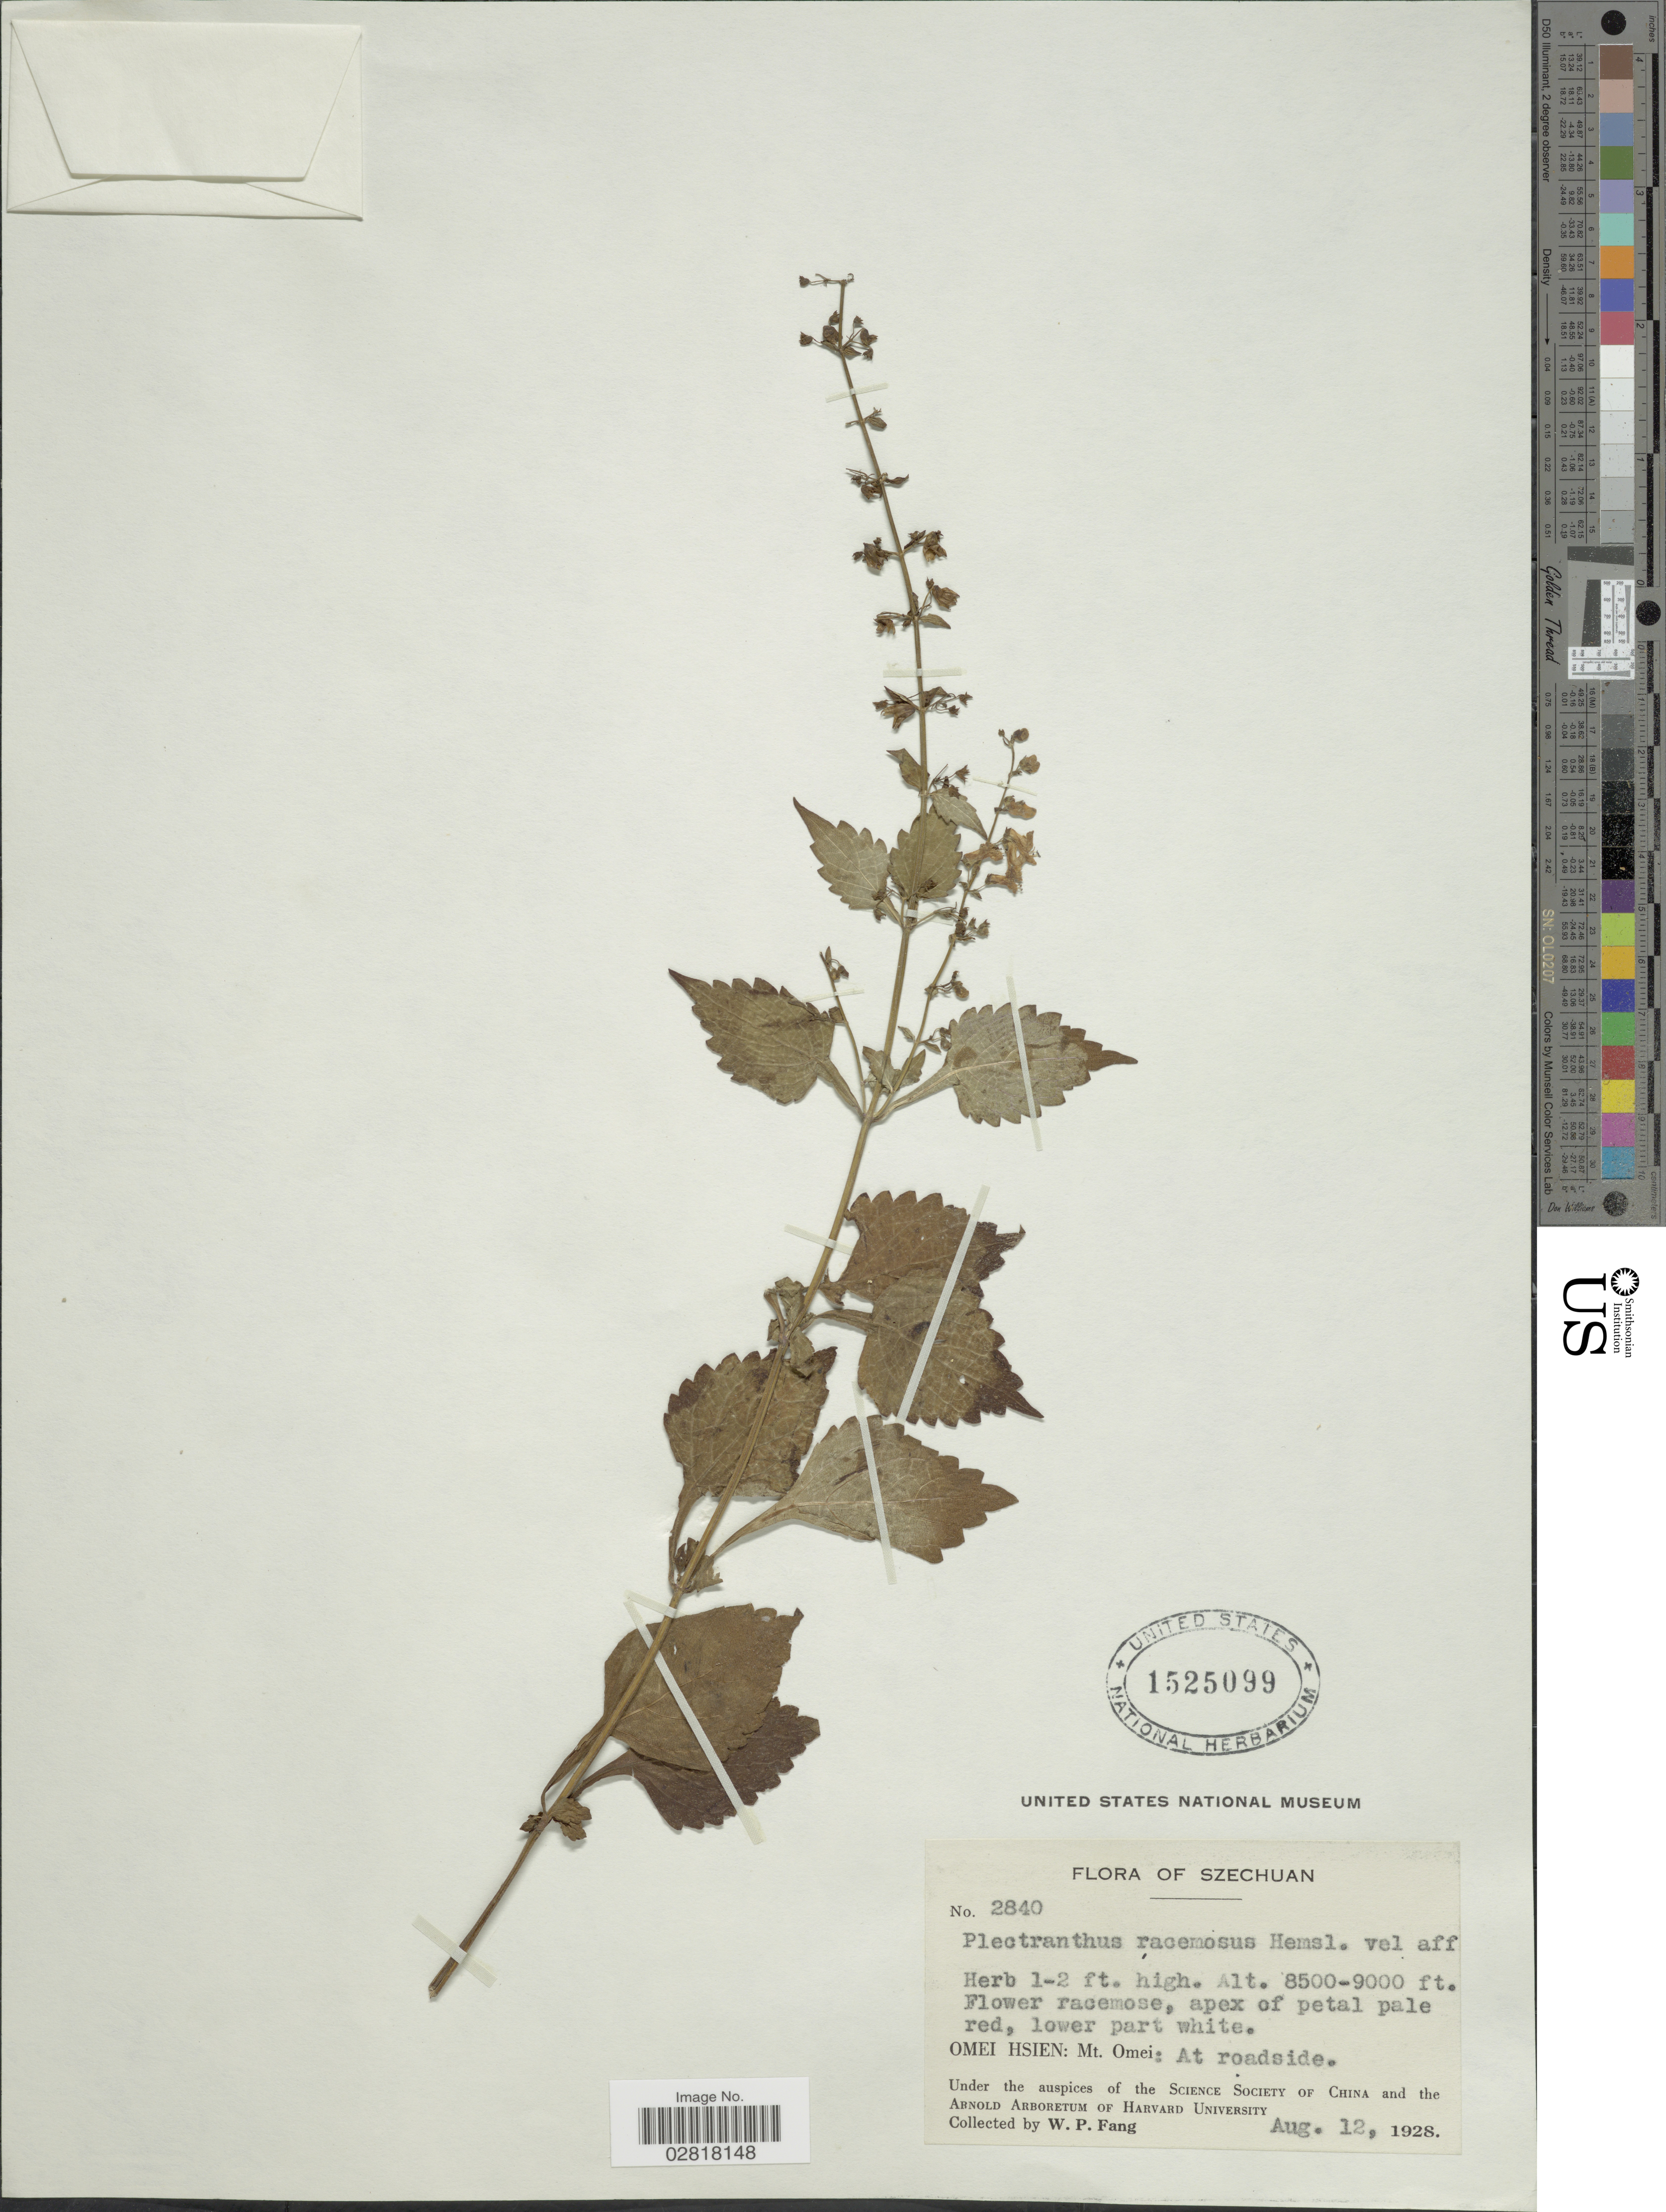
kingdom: Plantae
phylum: Tracheophyta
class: Magnoliopsida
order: Lamiales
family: Lamiaceae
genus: Plectranthus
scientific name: Plectranthus racemosus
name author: Hemsl.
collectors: W. P. Fang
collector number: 2840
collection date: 1928-08-12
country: China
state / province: Sichuan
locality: Szechuan, Omei Hsien: Mt. Omei: at roadside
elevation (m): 2591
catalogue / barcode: US 1525099